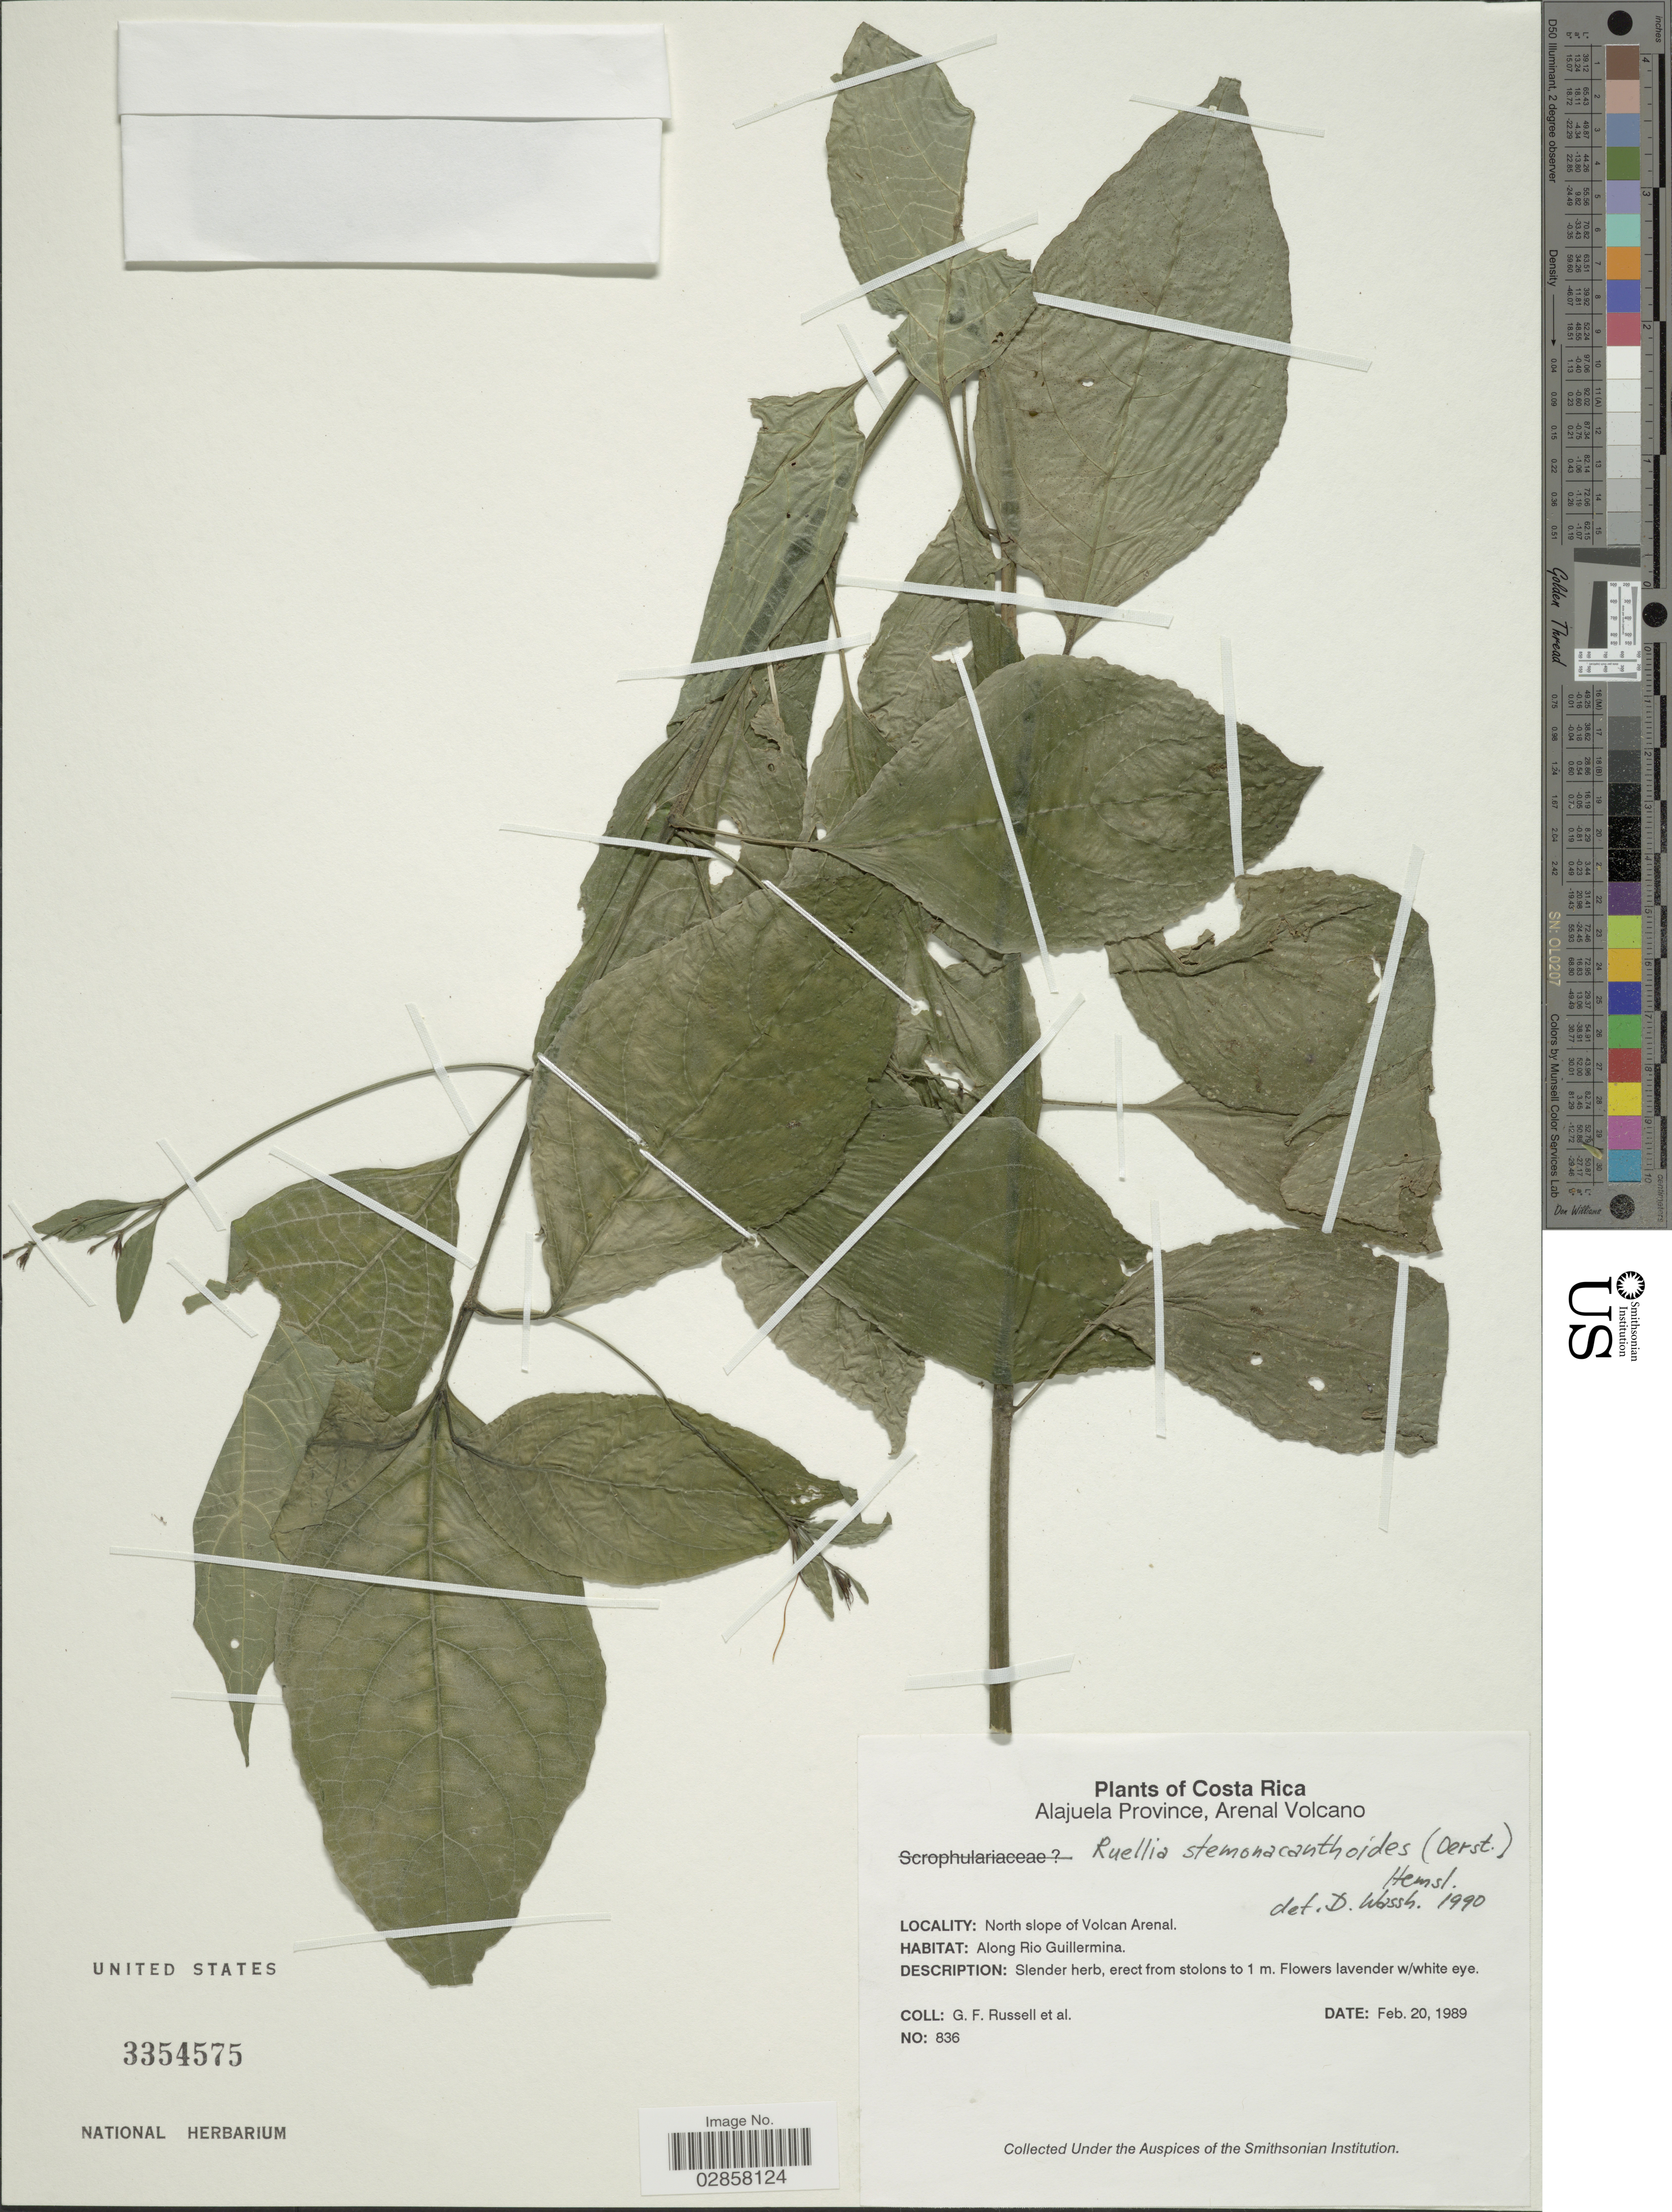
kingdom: Plantae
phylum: Tracheophyta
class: Magnoliopsida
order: Lamiales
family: Acanthaceae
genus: Ruellia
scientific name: Ruellia stemonacanthoides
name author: (Oerst.) Hemsl.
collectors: G. Russell & et al.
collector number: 836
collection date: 1989-02-20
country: Costa Rica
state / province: Alajuela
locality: Arenal Volcano. North slope of Volcan Arenal. Along Rio Guillermina.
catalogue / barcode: US 3354575